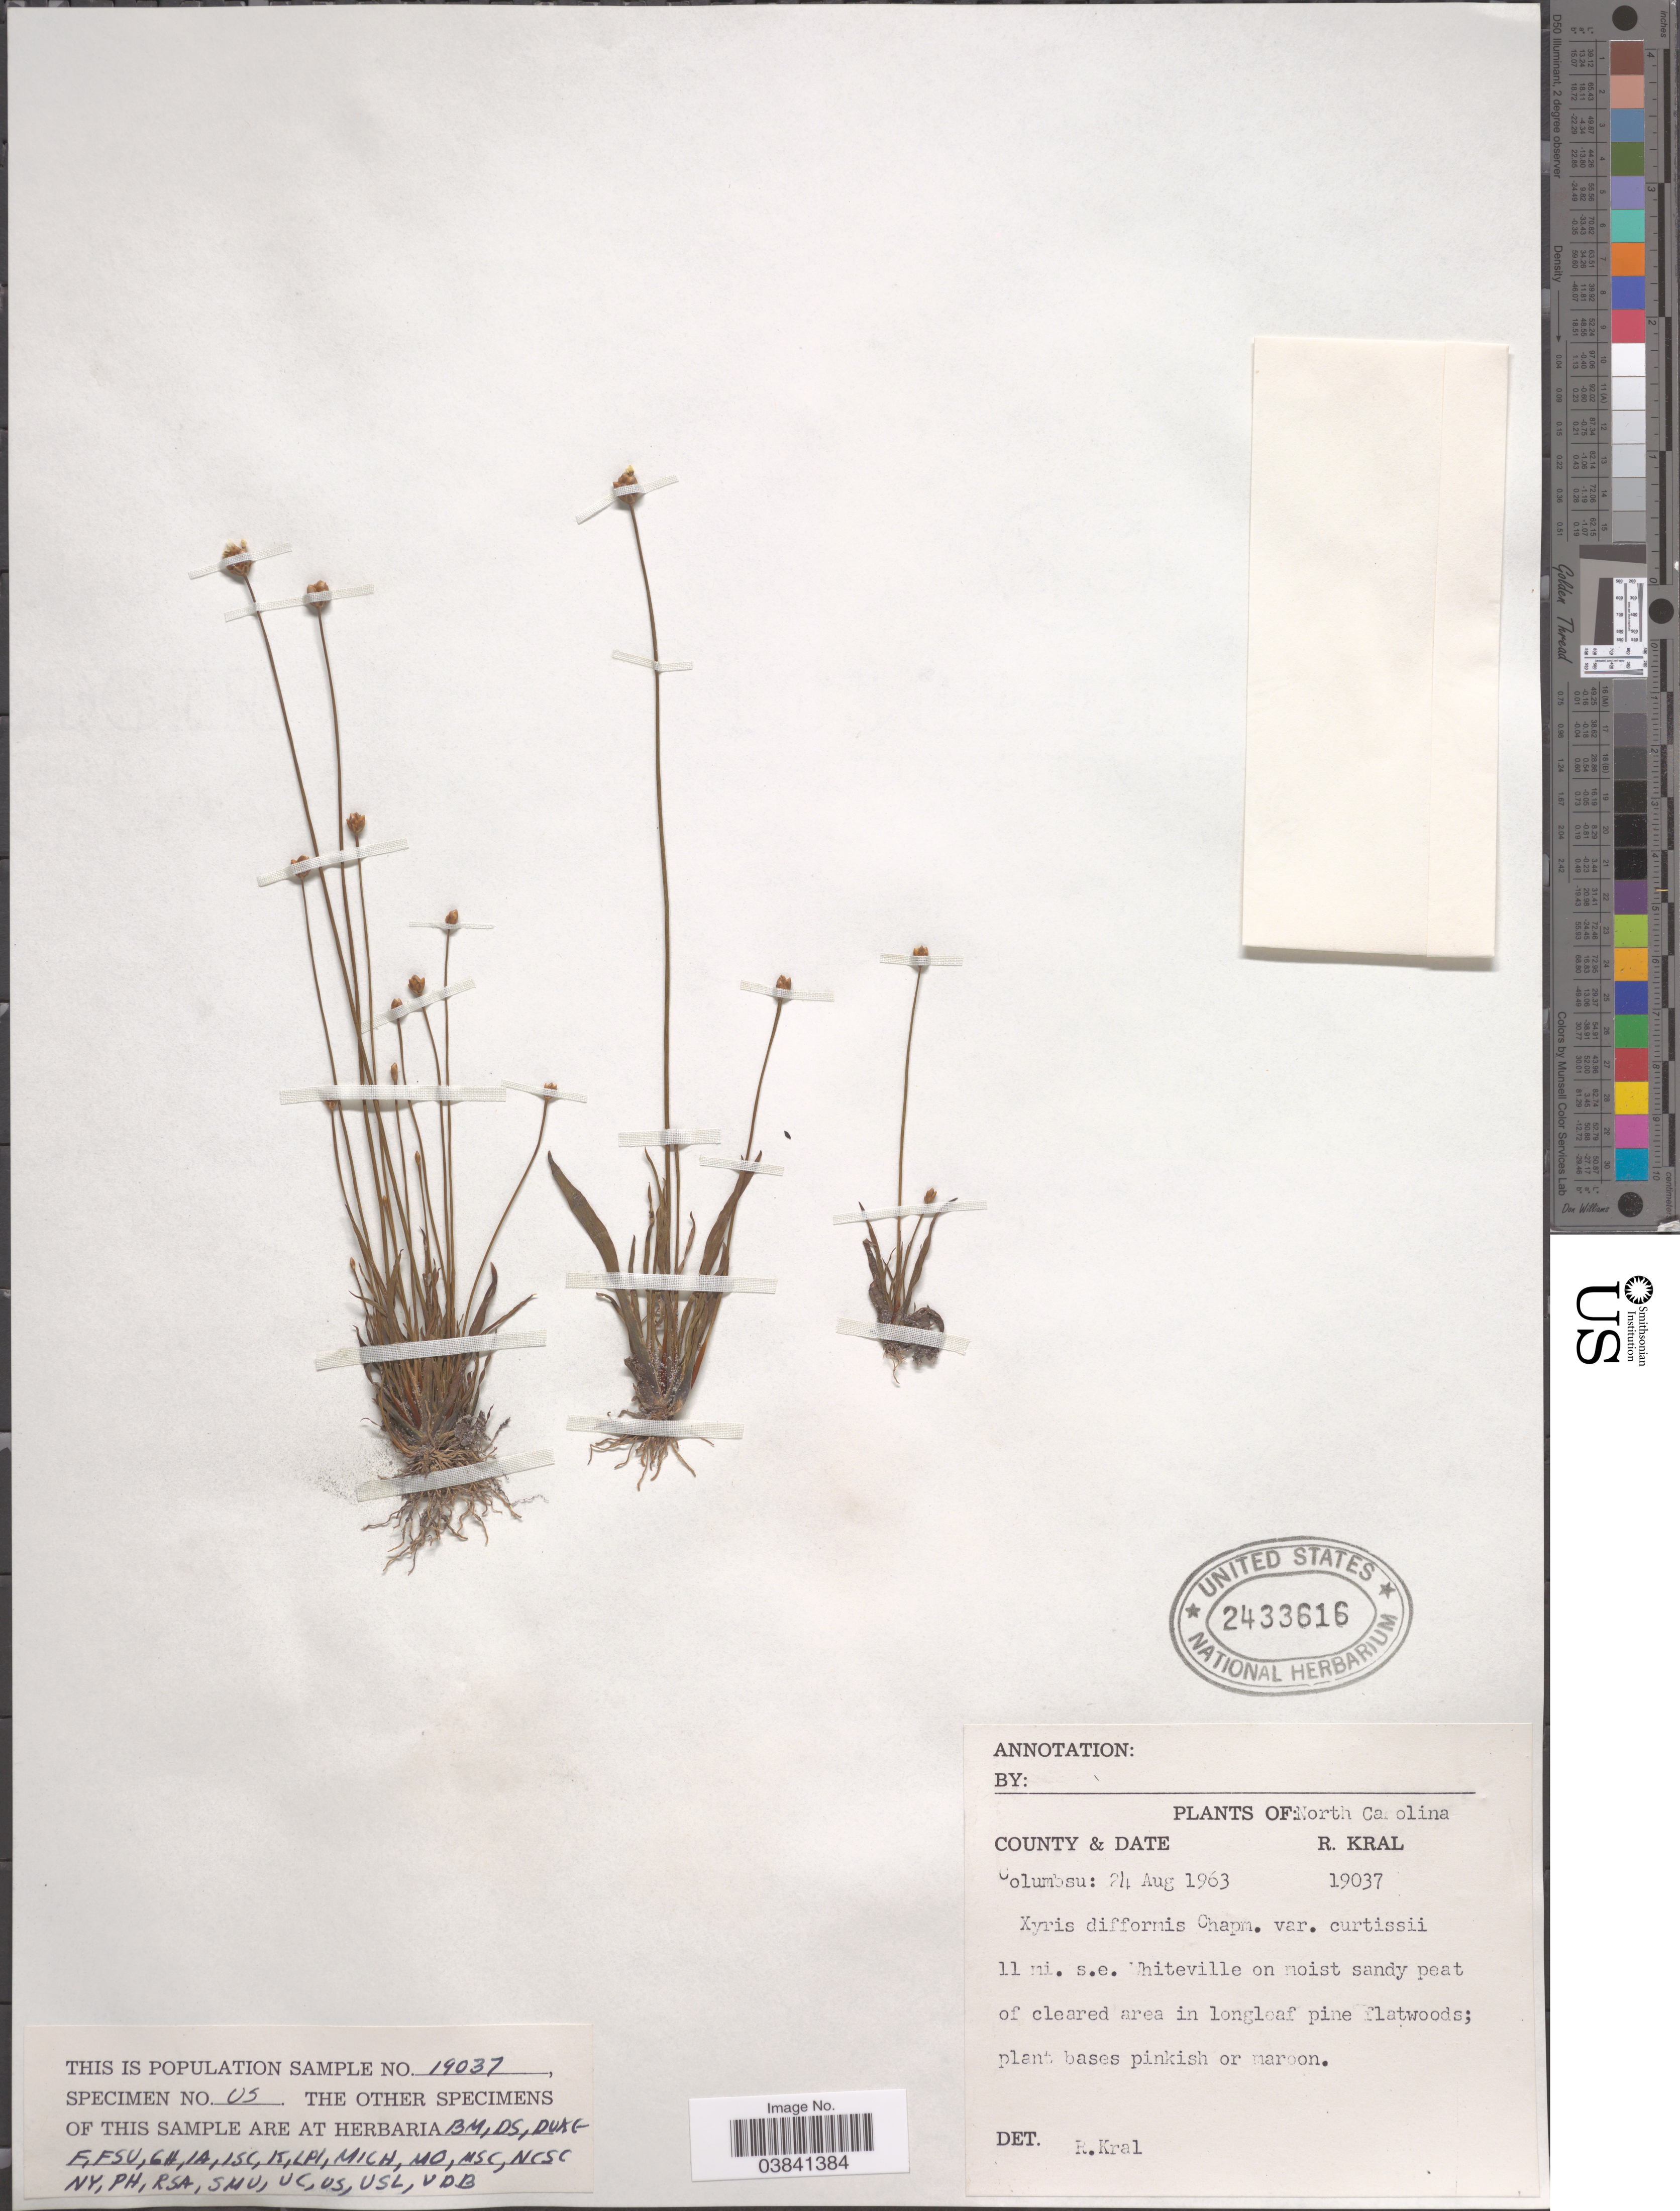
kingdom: Plantae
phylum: Tracheophyta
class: Liliopsida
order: Poales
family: Xyridaceae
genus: Xyris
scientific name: Xyris difformis var. curtissii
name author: (Malme) Kral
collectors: R. Kral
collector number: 19037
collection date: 1963-08-24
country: United States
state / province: North Carolina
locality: County Columbsu: 11 mi. s.e. Whiteville.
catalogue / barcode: US 2433616